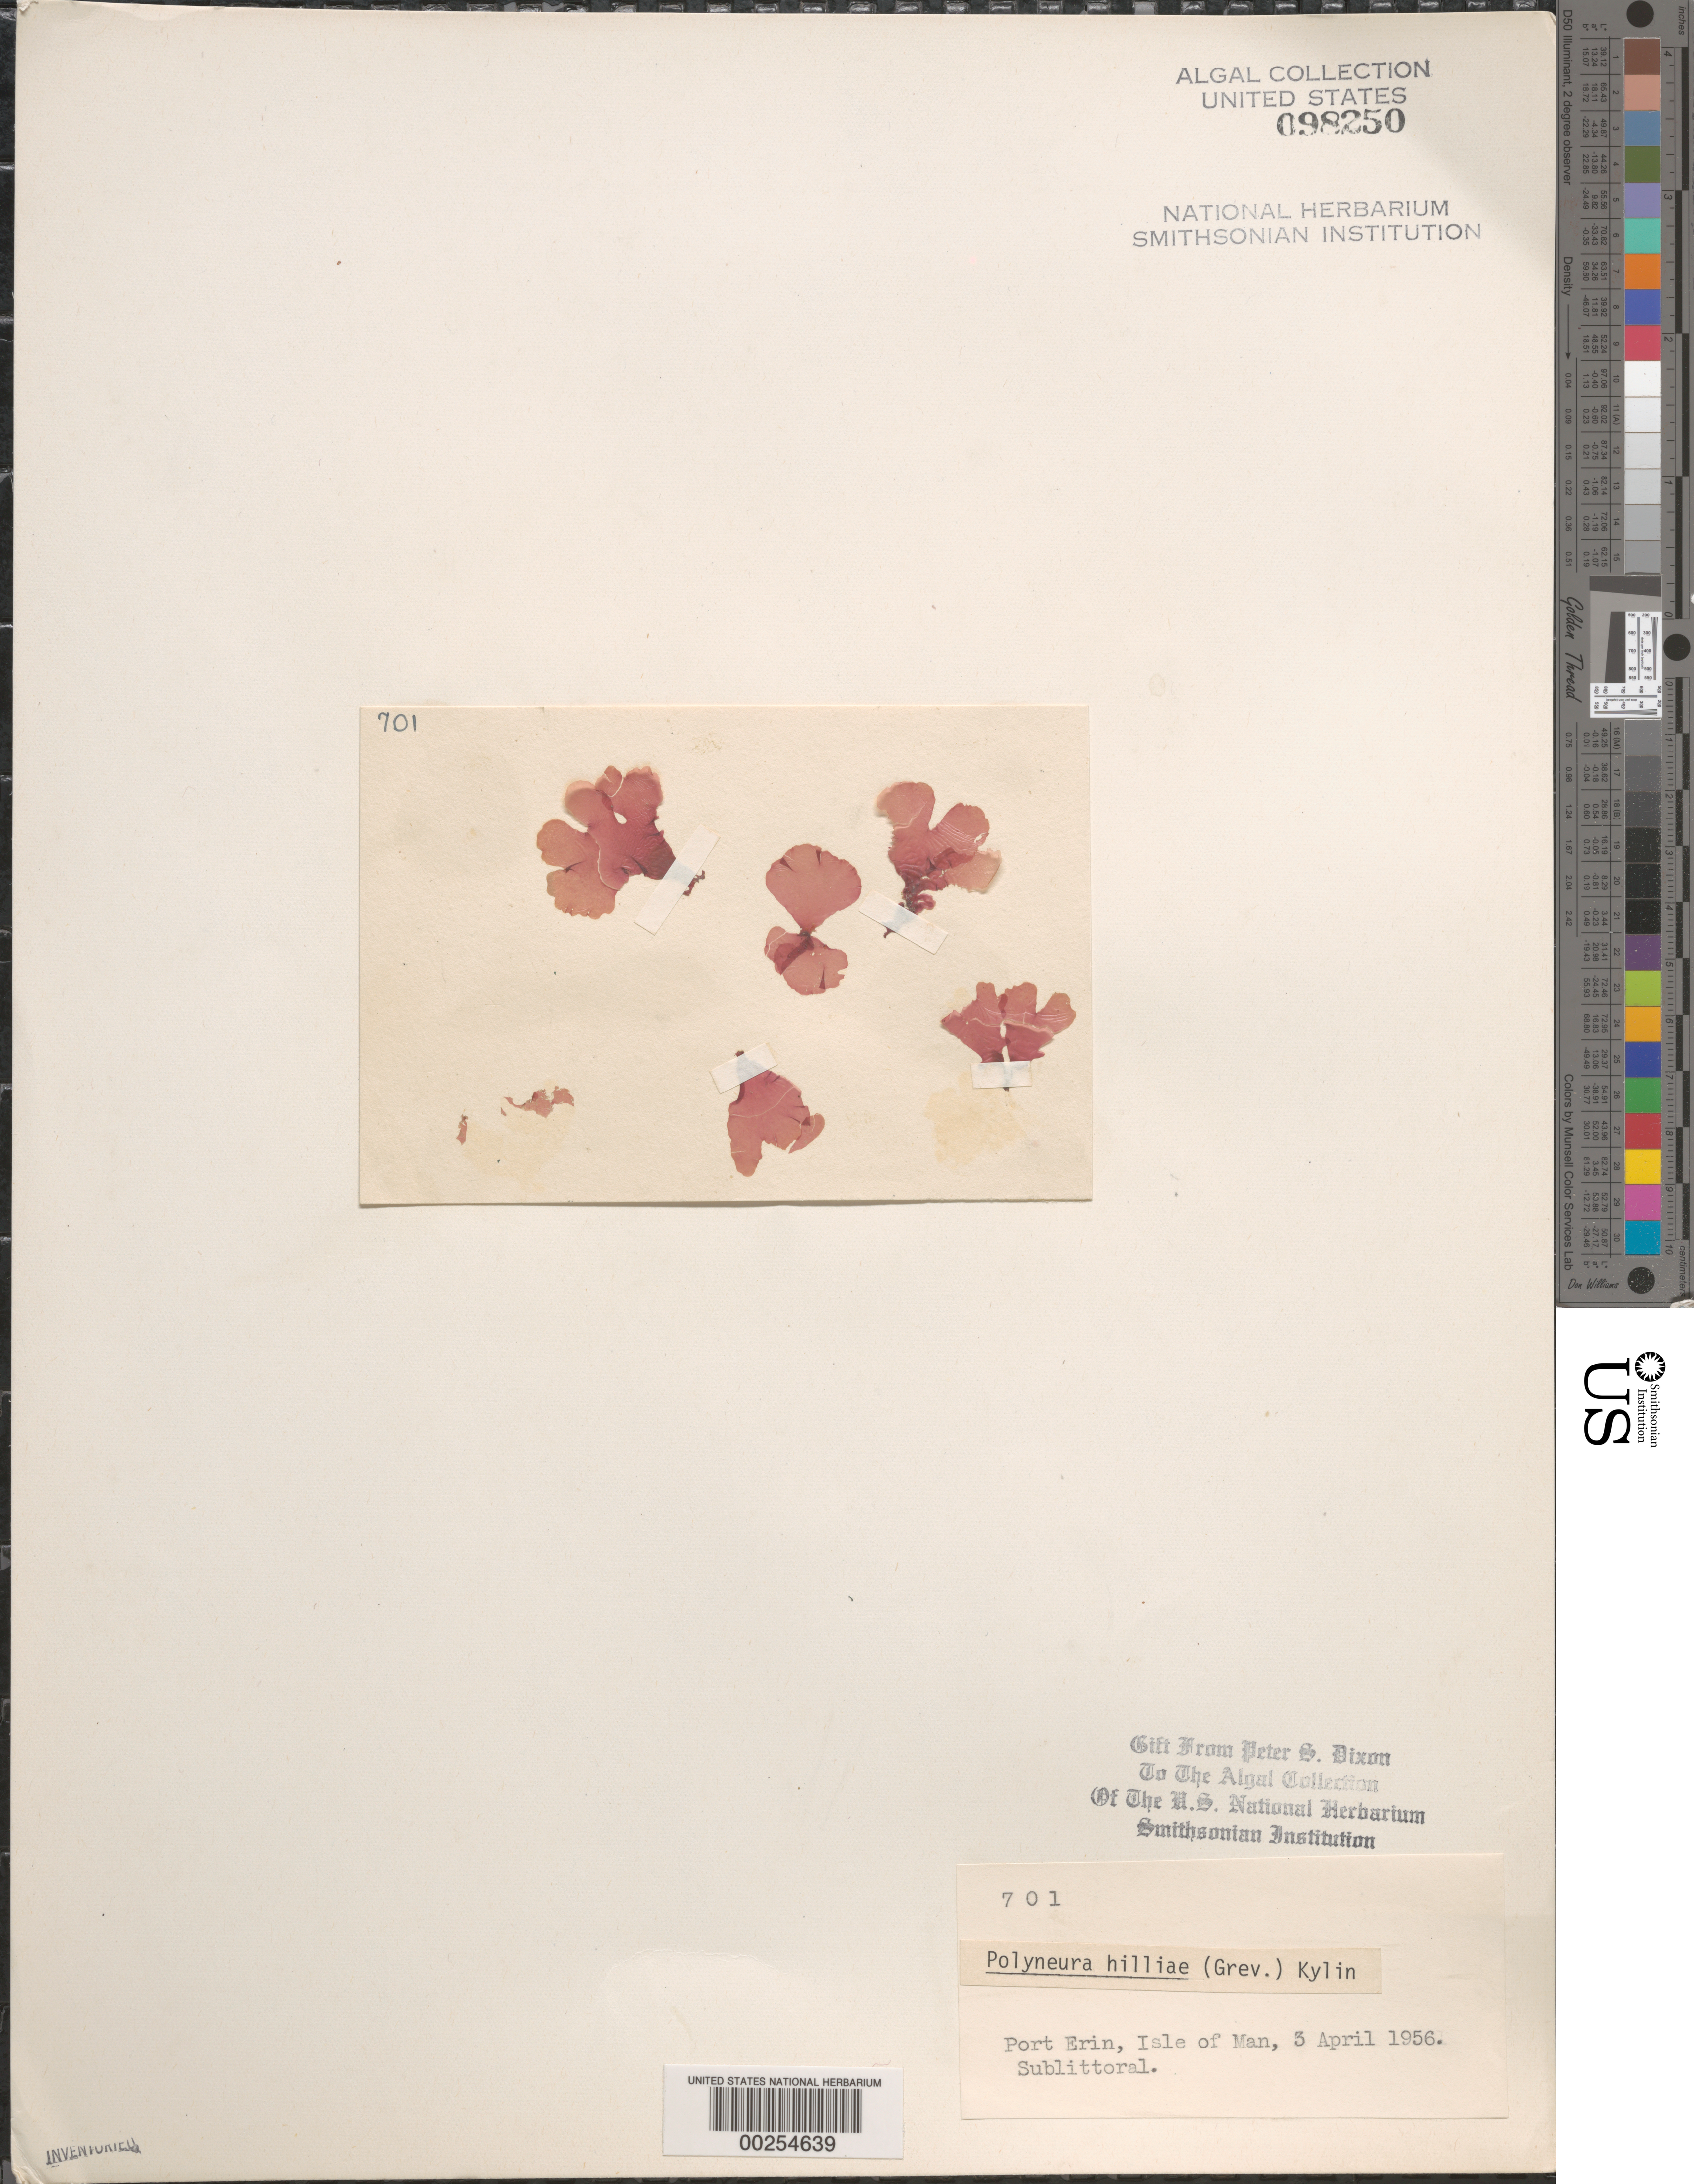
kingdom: Plantae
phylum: Rhodophyta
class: Florideophyceae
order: Ceramiales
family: Delesseriaceae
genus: Polyneura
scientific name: Polyneura bonnemaisonii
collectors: P. S. Dixon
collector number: PSD 701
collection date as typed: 03 Apr 1956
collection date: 1956-04-03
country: United Kingdom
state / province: England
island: Isle of Man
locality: Port Erin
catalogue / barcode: US 98250